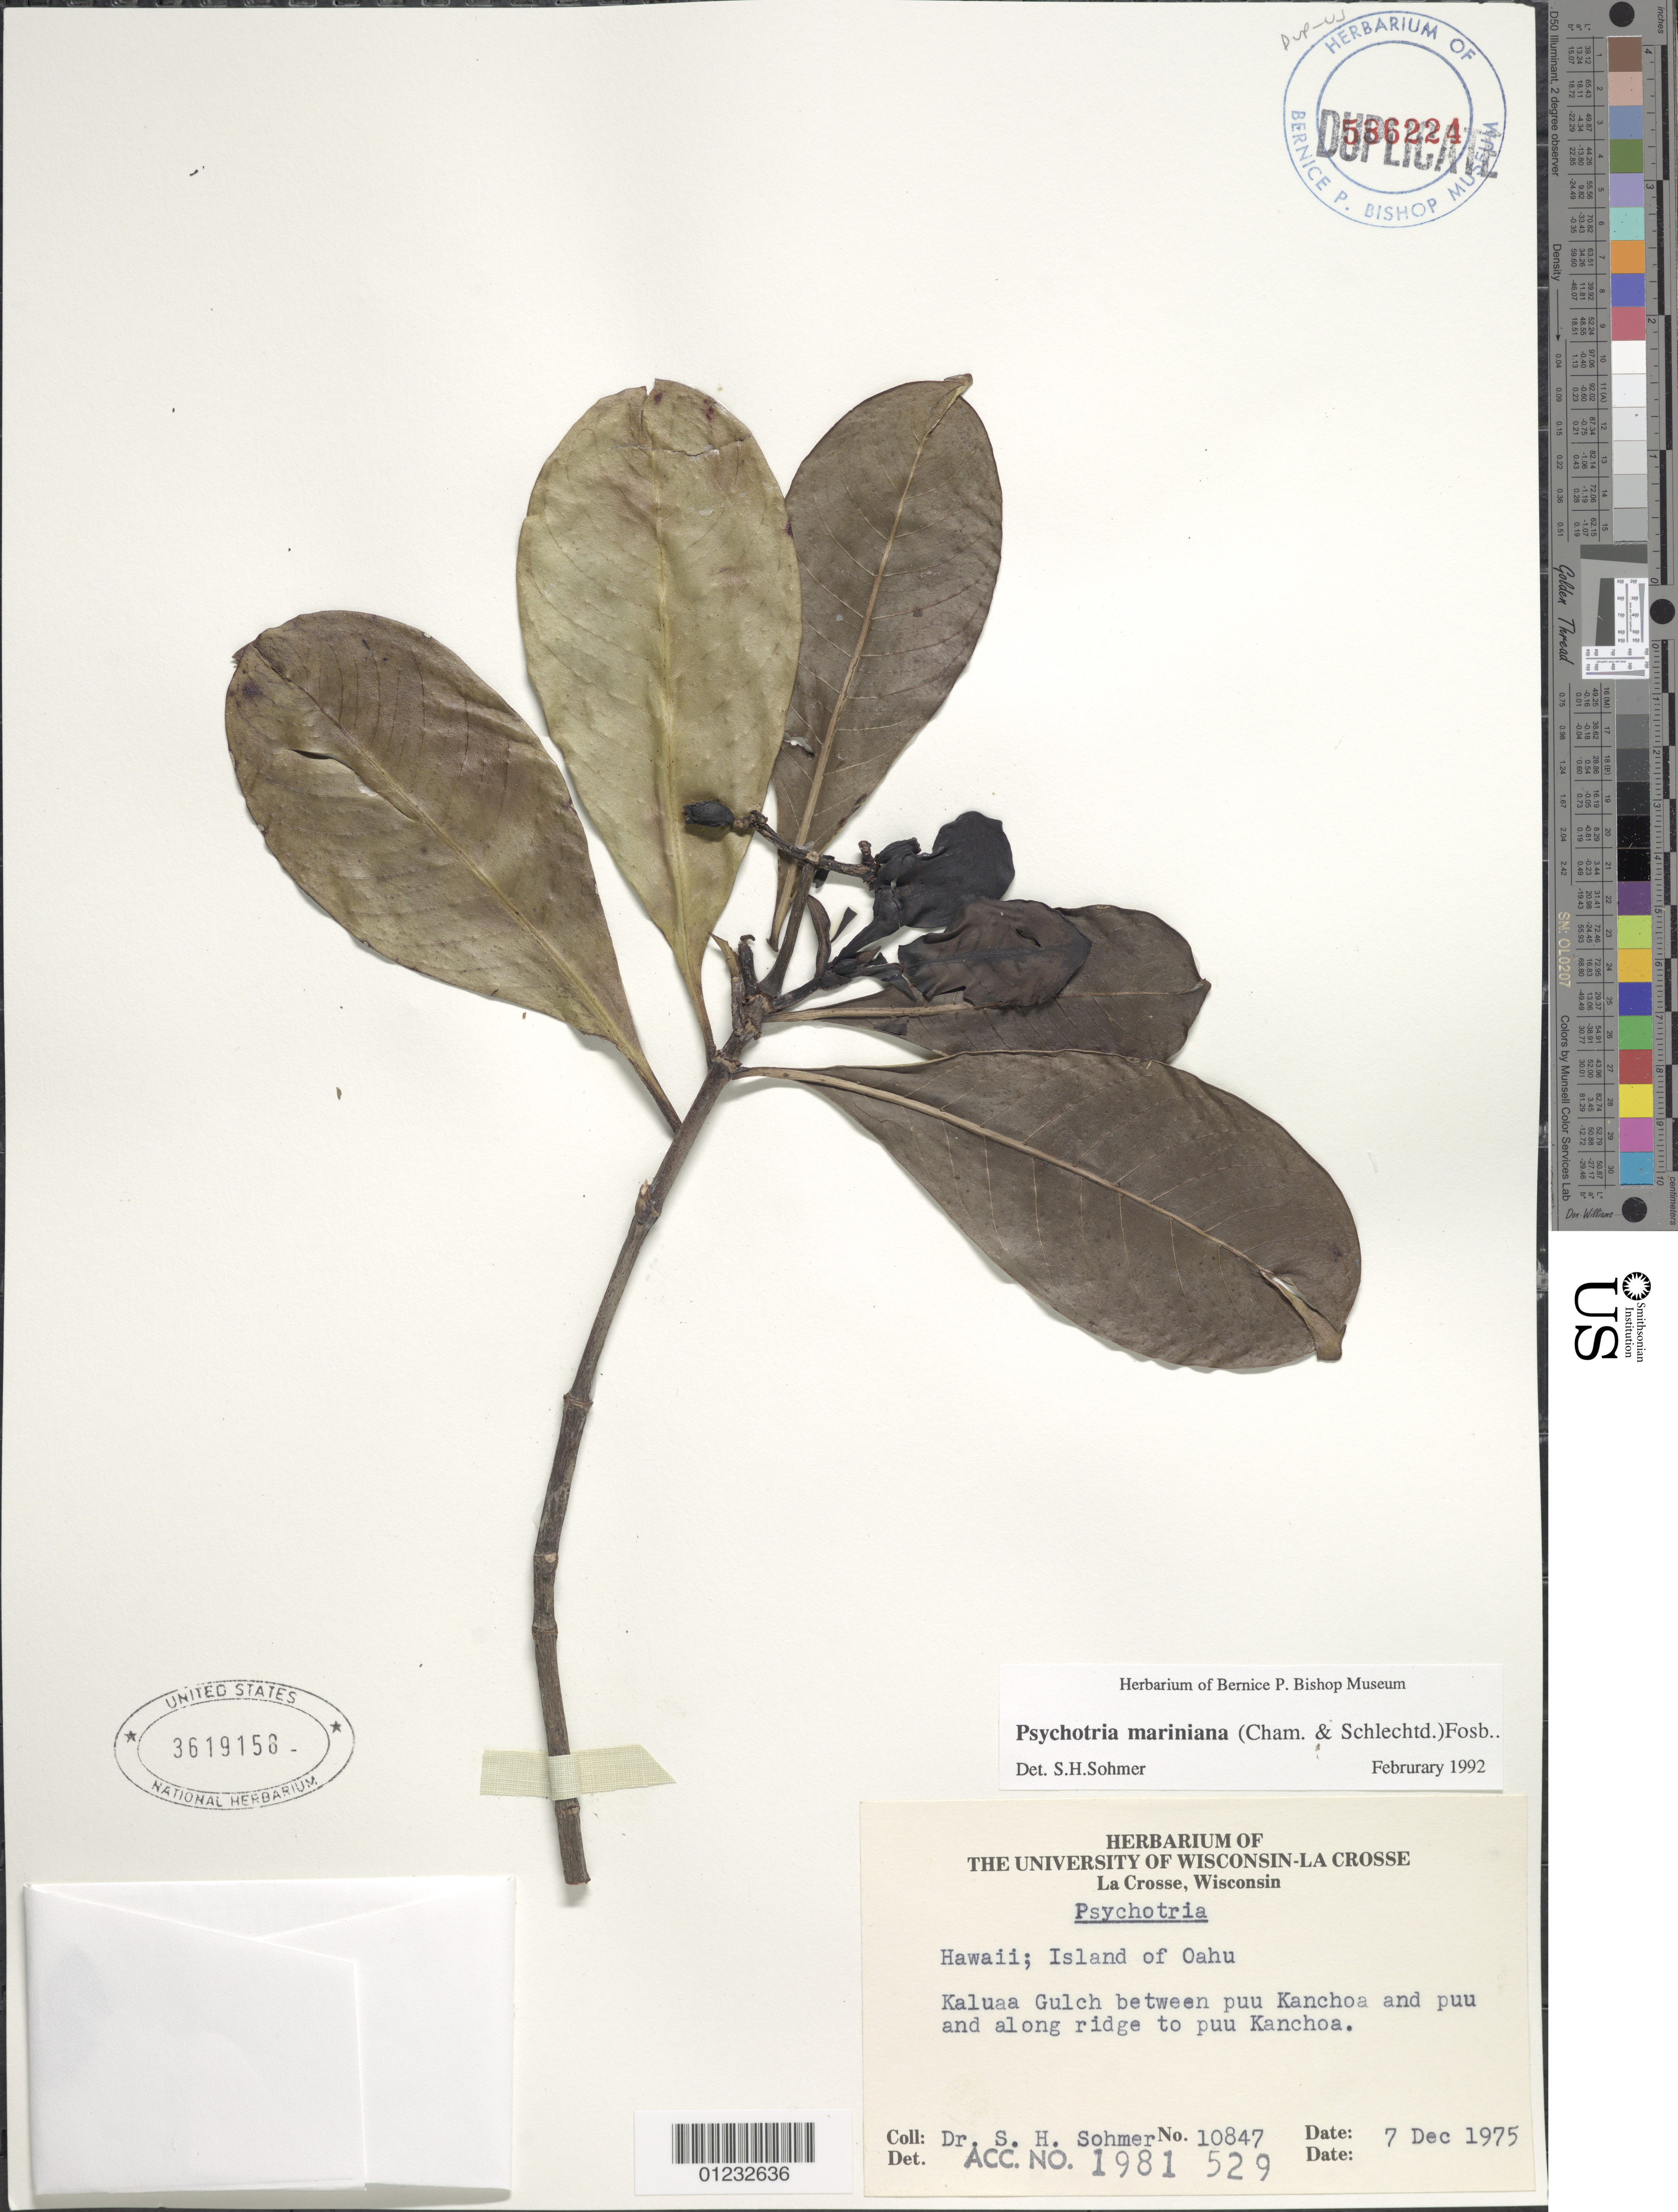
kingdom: Plantae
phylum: Tracheophyta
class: Magnoliopsida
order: Gentianales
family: Rubiaceae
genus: Psychotria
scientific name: Psychotria mariniana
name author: (Cham. & Schltdl.) Fosberg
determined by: Sohmer, S. H.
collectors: S. H. Sohmer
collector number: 10847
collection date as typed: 7 Dec 1975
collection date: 1975-12-07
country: United States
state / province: Hawaii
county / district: Honolulu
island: Oahu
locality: Kaluaa Gulch between puu Kanchoa and puu and along ridge to puu Kanchoa.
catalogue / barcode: US 3619158